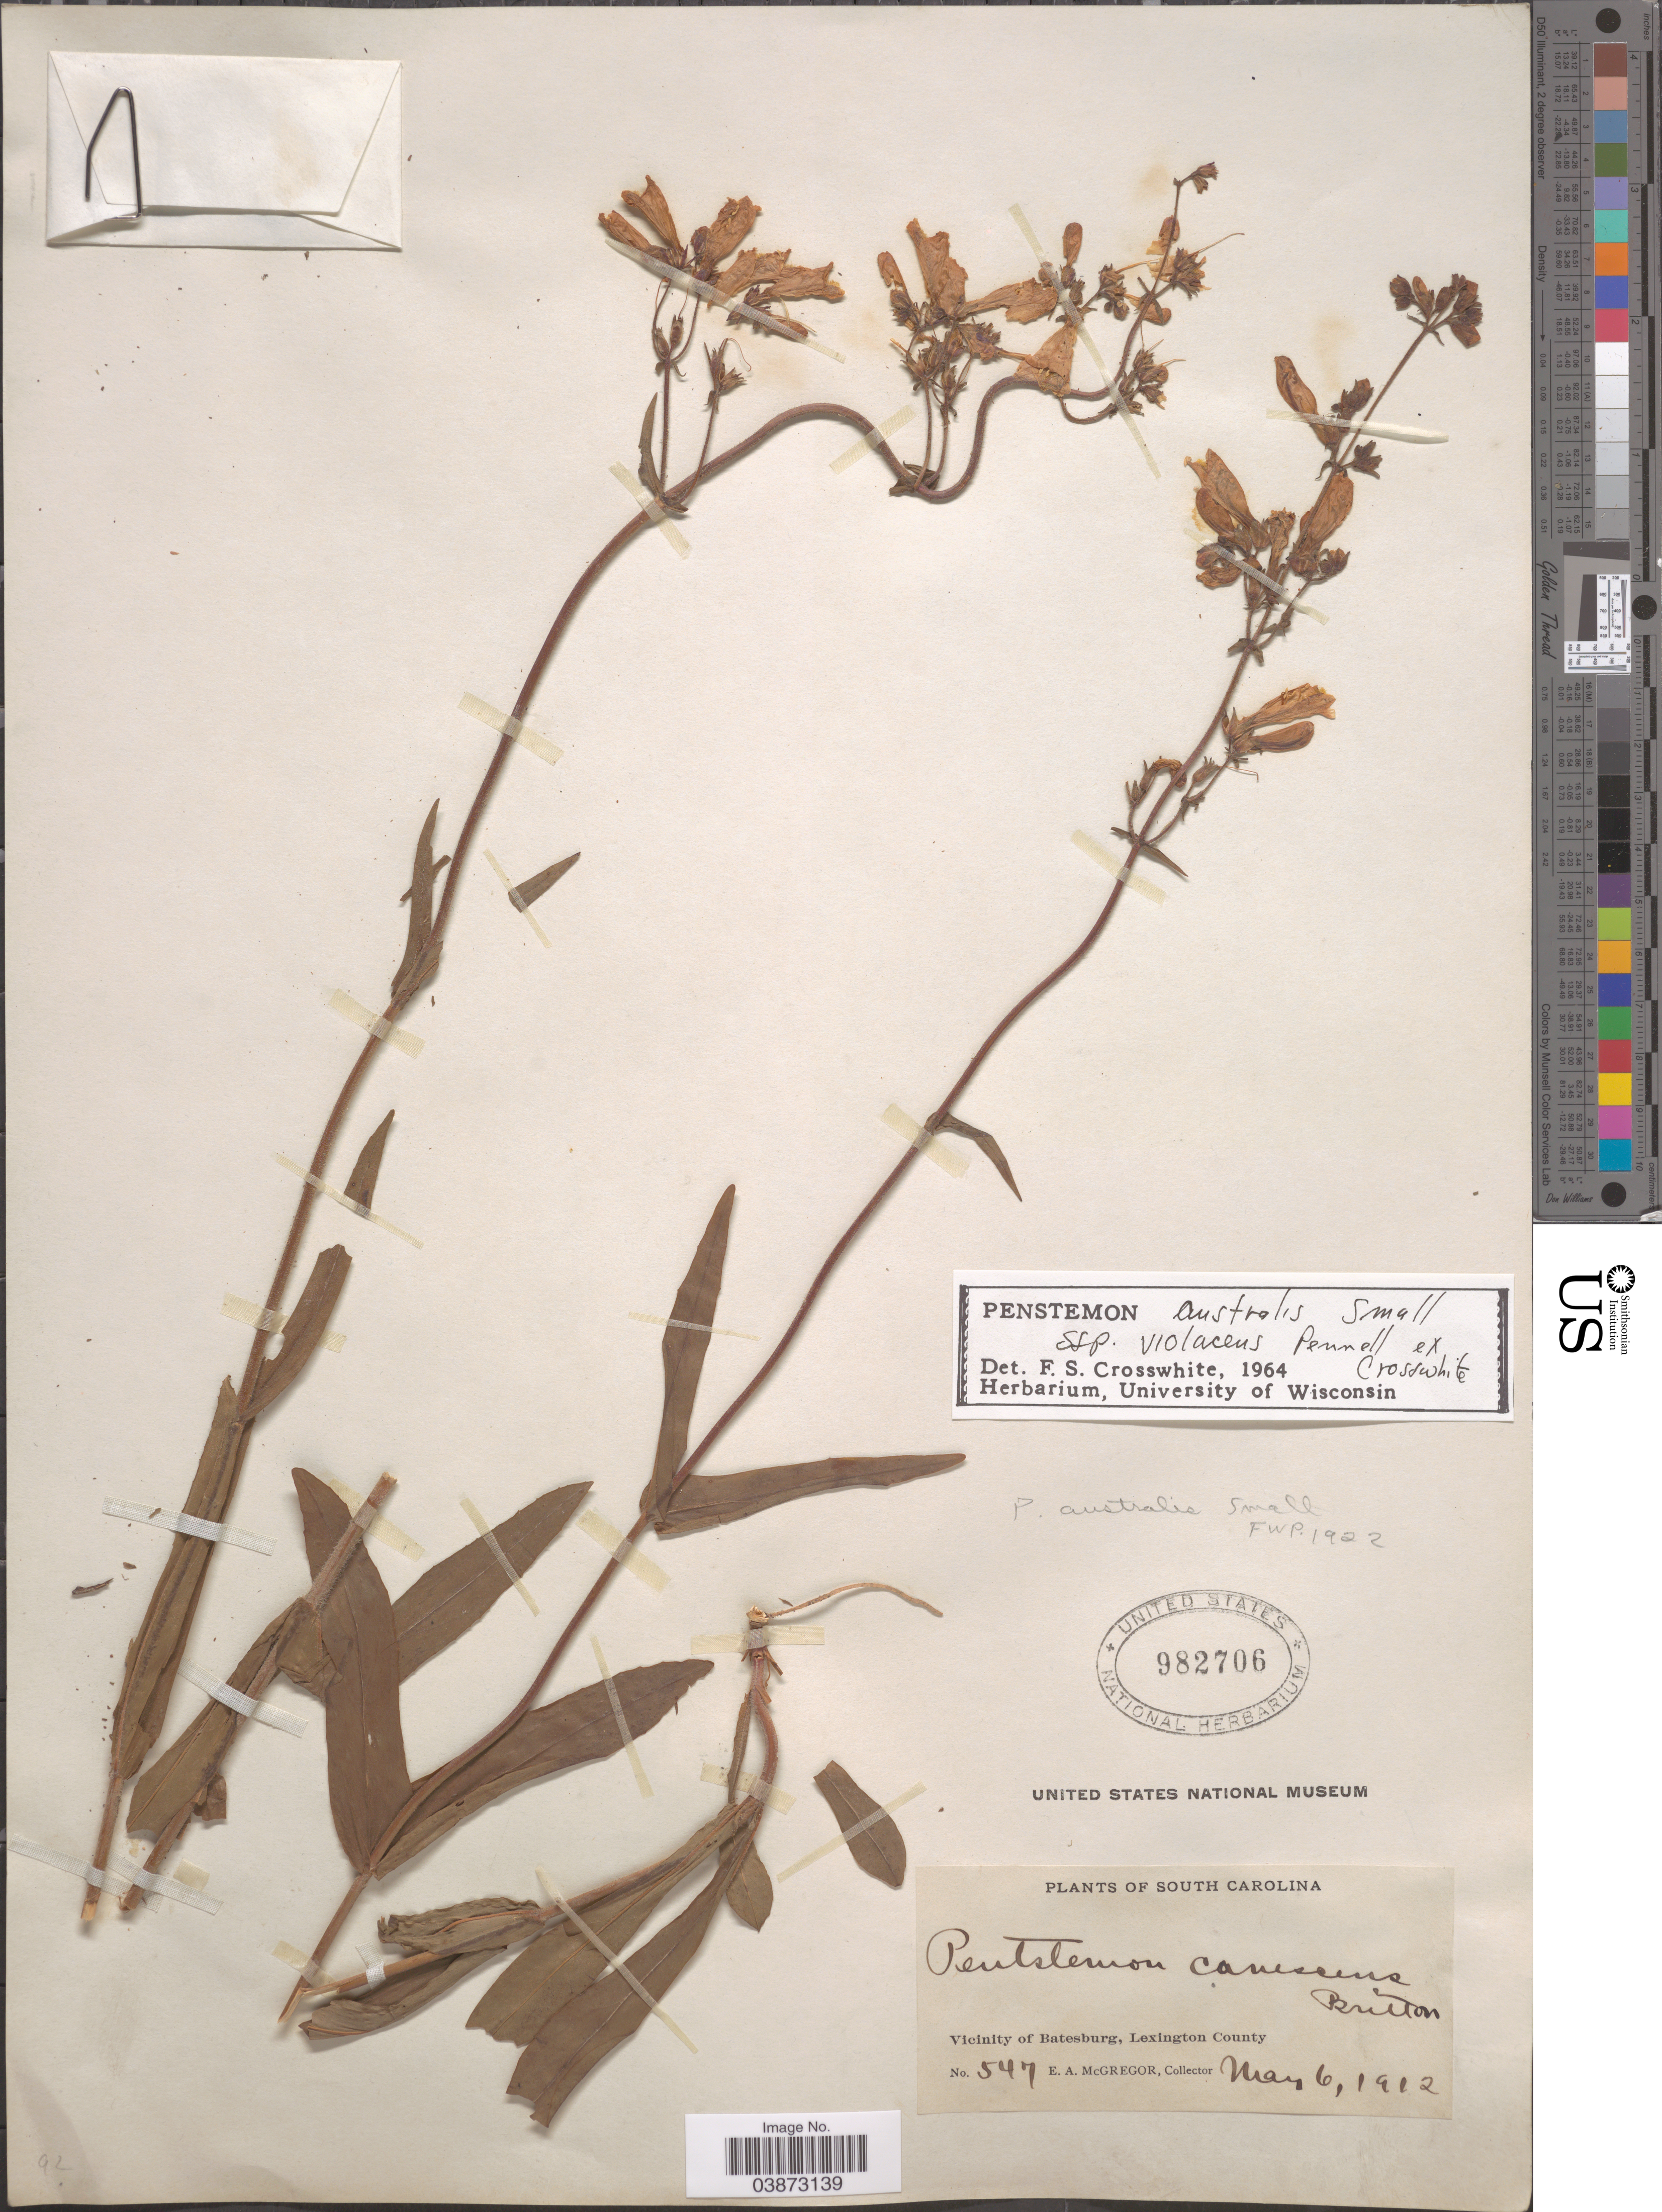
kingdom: Plantae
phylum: Tracheophyta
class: Magnoliopsida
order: Lamiales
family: Plantaginaceae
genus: Penstemon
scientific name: Penstemon australis subsp. violaceus Pennell ex Crosswh. susp. nov. ined.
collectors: E. A. McGregor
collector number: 547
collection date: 1912-05-06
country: United States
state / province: South Carolina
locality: Vicinity of Batesburg, Lexington County.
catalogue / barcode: US 982706